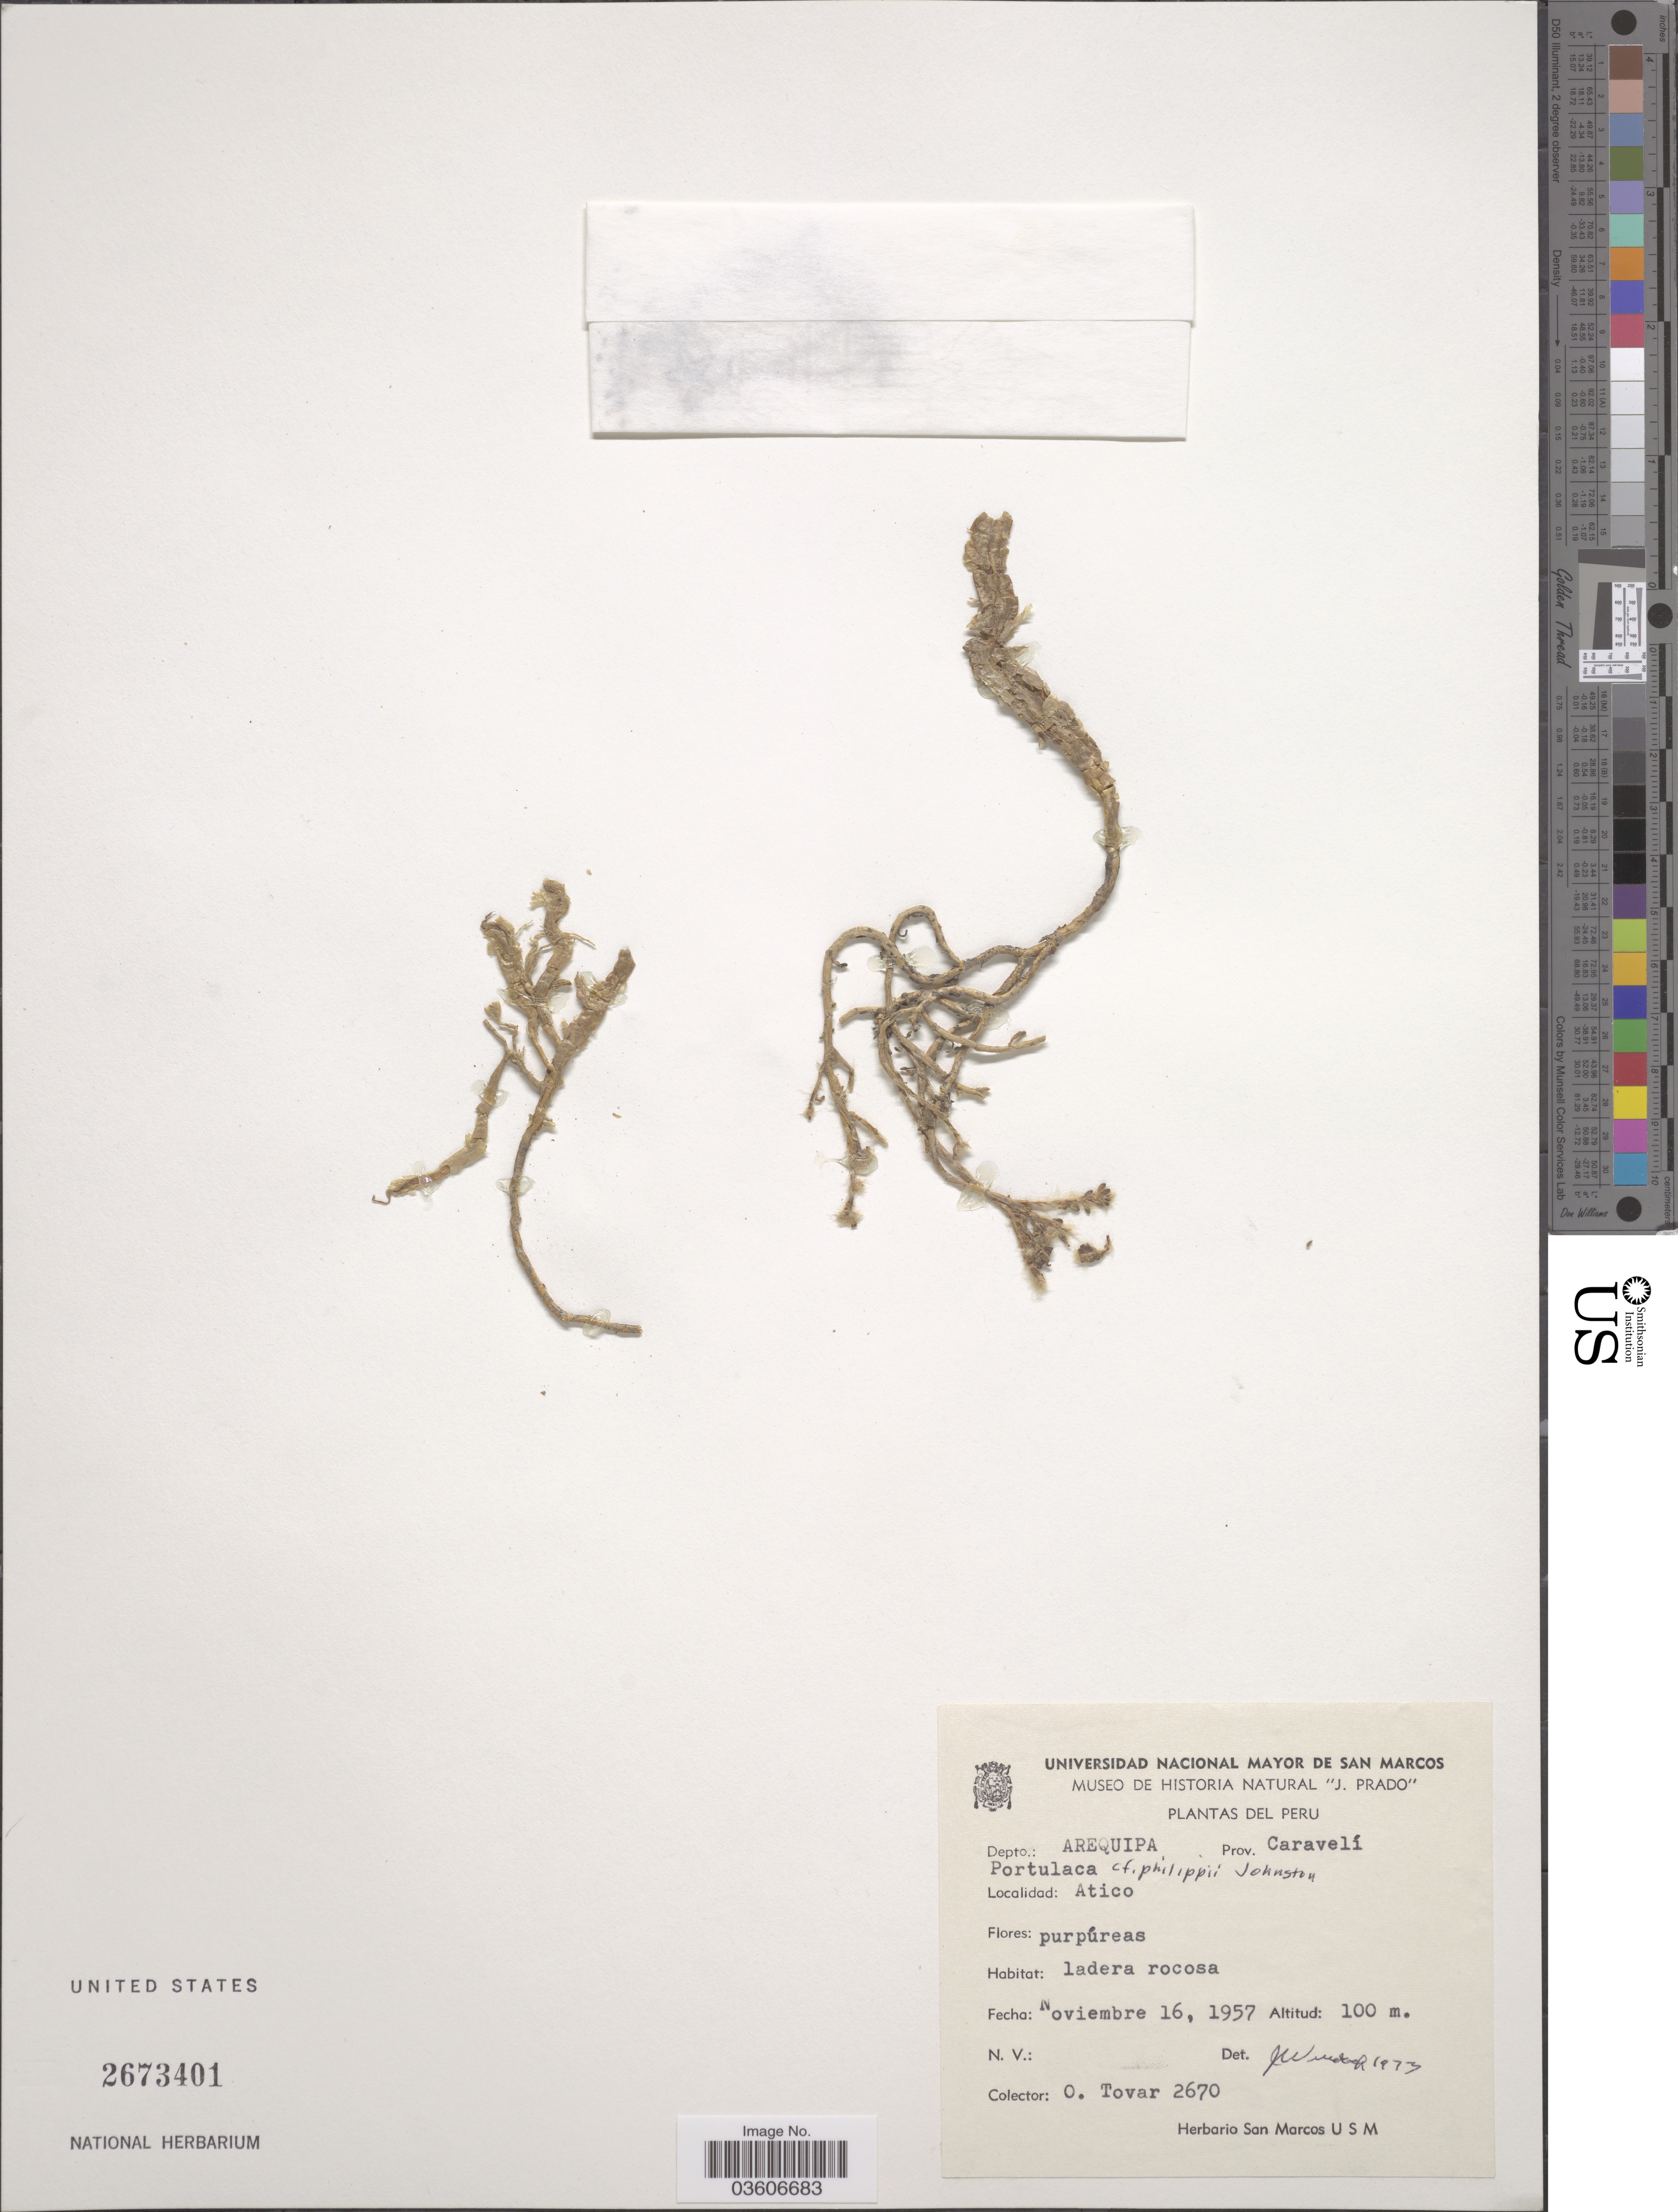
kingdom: Plantae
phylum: Tracheophyta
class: Magnoliopsida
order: Caryophyllales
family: Portulacaceae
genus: Portulaca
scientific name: Portulaca philippii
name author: I.M. Johnst.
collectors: Ó. Tovar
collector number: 2670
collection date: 1957-11-16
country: Peru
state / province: Arequipa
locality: Depto.: Arequipa. Prov. Caravelí. Atico.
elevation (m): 100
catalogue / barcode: US 2673401